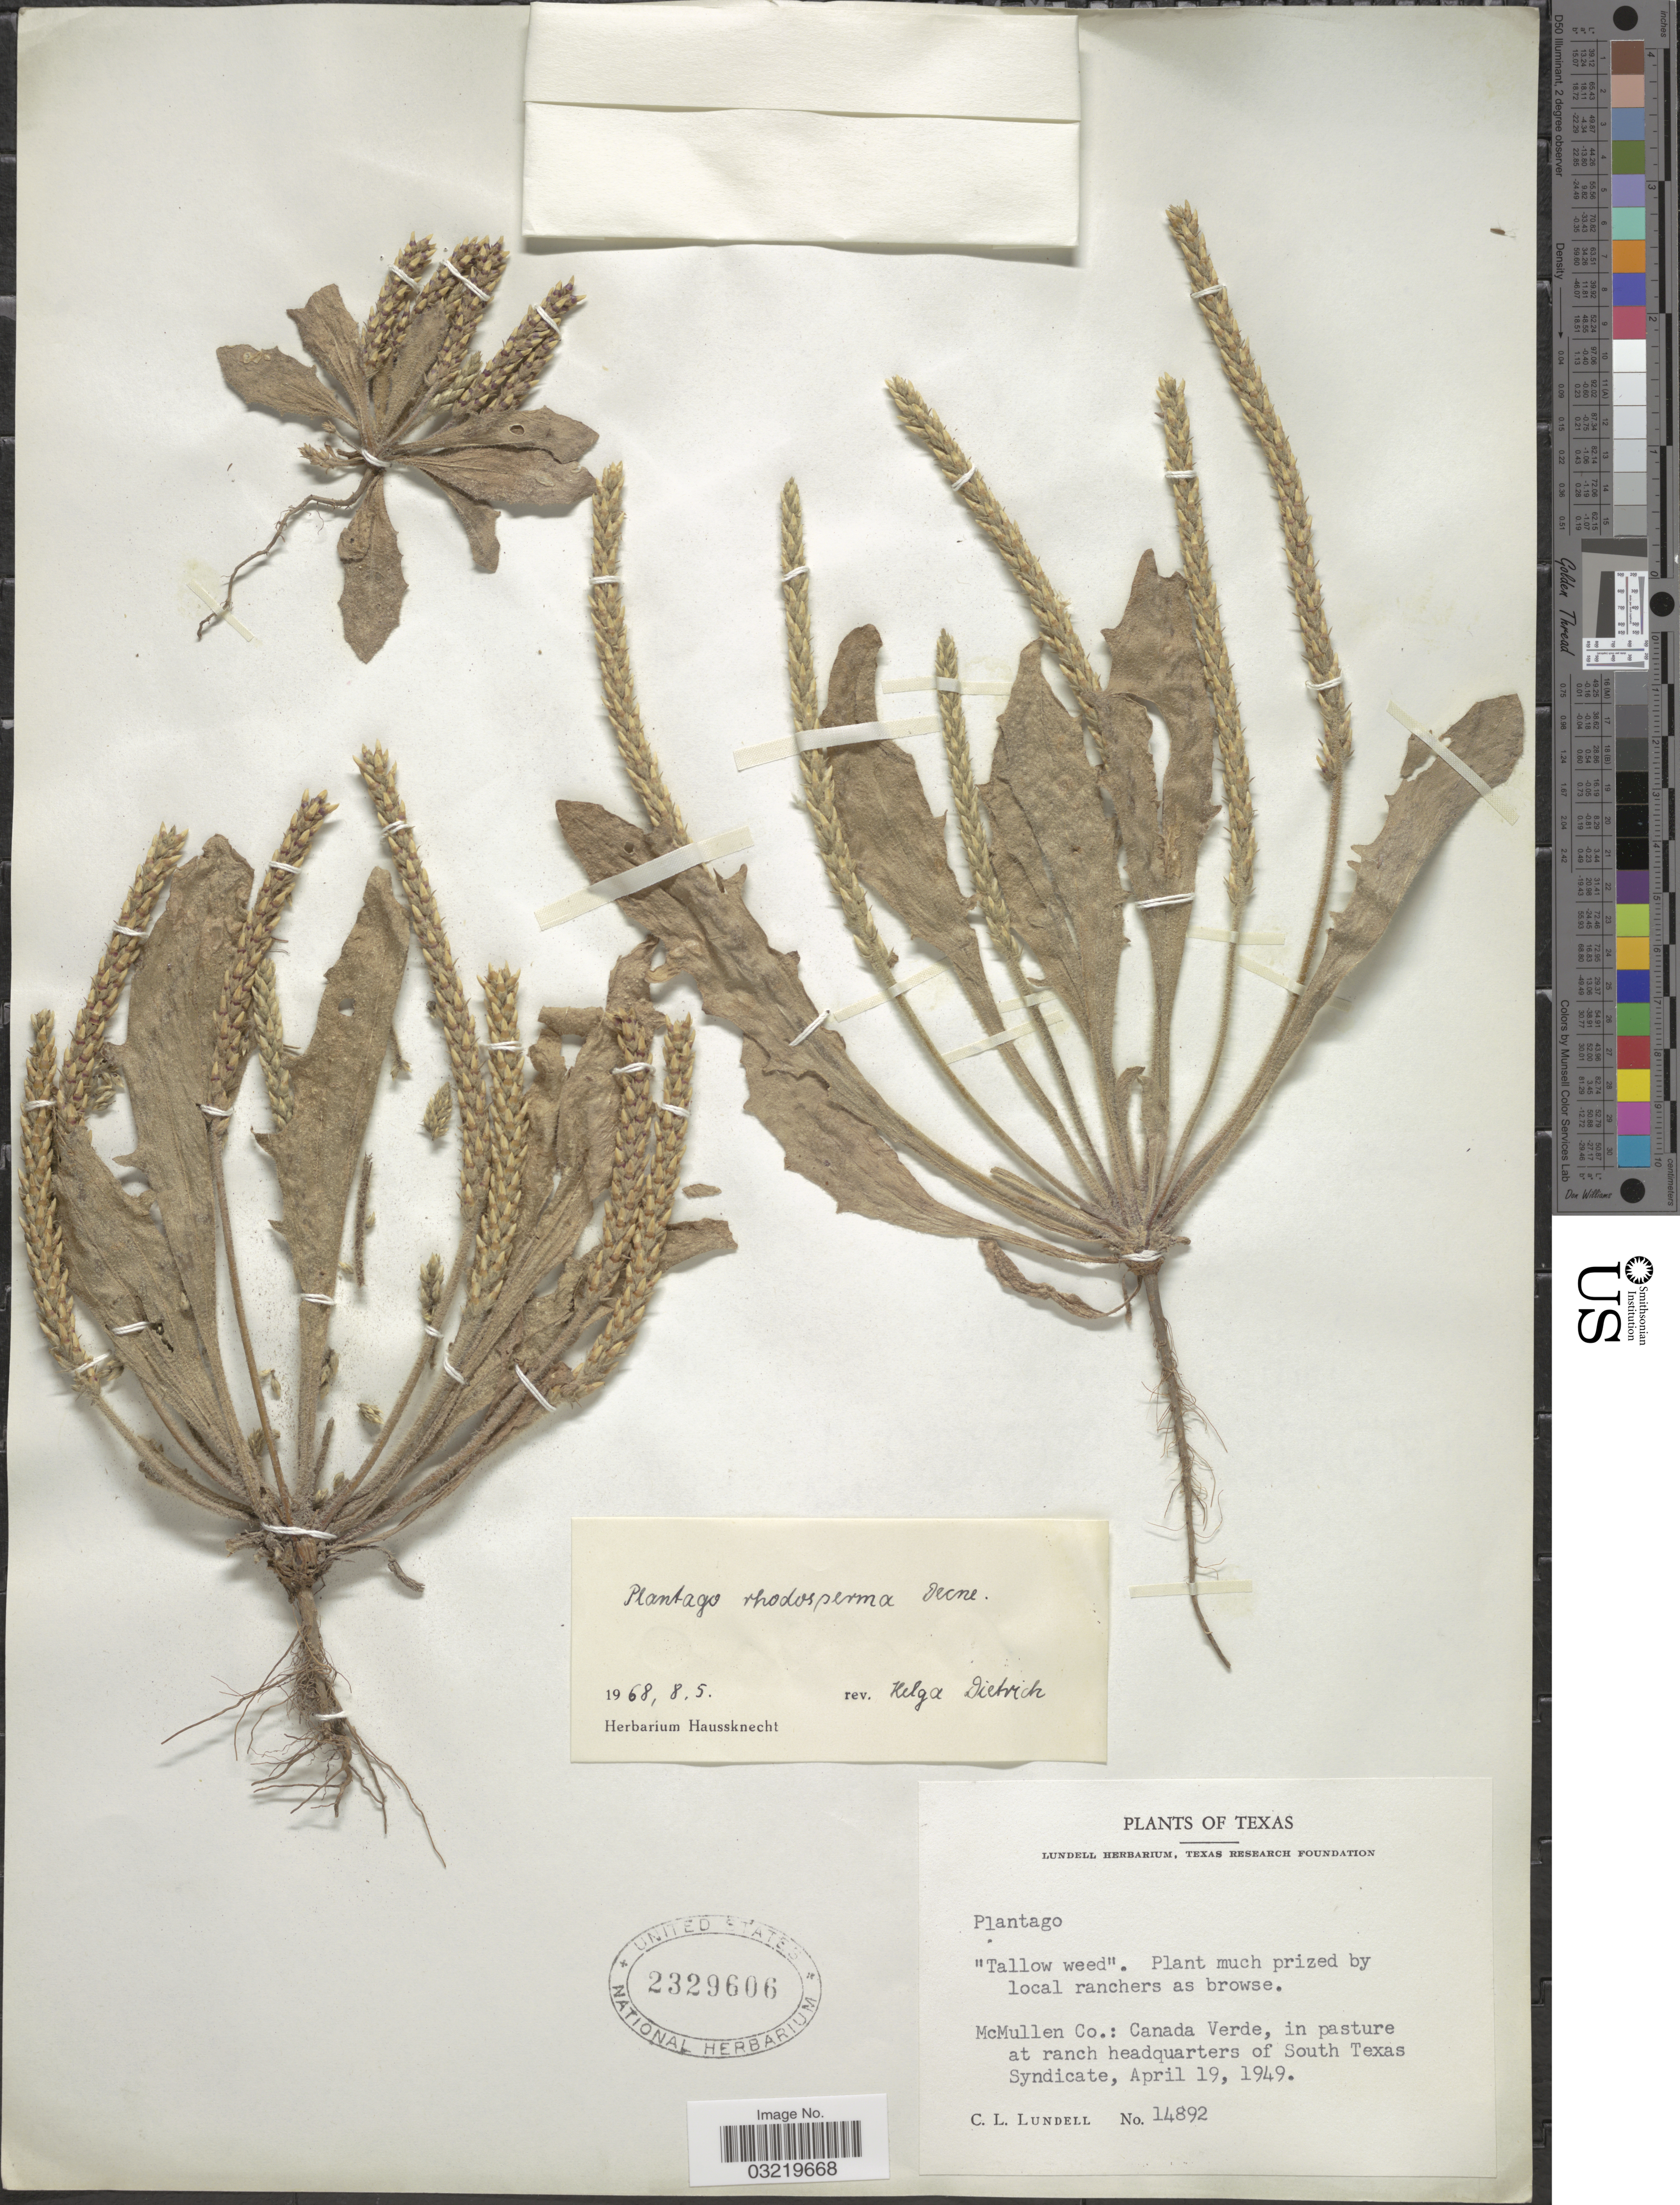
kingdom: Plantae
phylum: Tracheophyta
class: Magnoliopsida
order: Lamiales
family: Plantaginaceae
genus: Plantago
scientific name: Plantago rhodosperma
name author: Decne.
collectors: C. L. Lundell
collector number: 14892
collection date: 1949-04-19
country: United States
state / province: Texas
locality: McMullen Co.: Canada Verde, in pasture at ranch headquarters of South Texas Syndicate.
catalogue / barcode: US 2329606